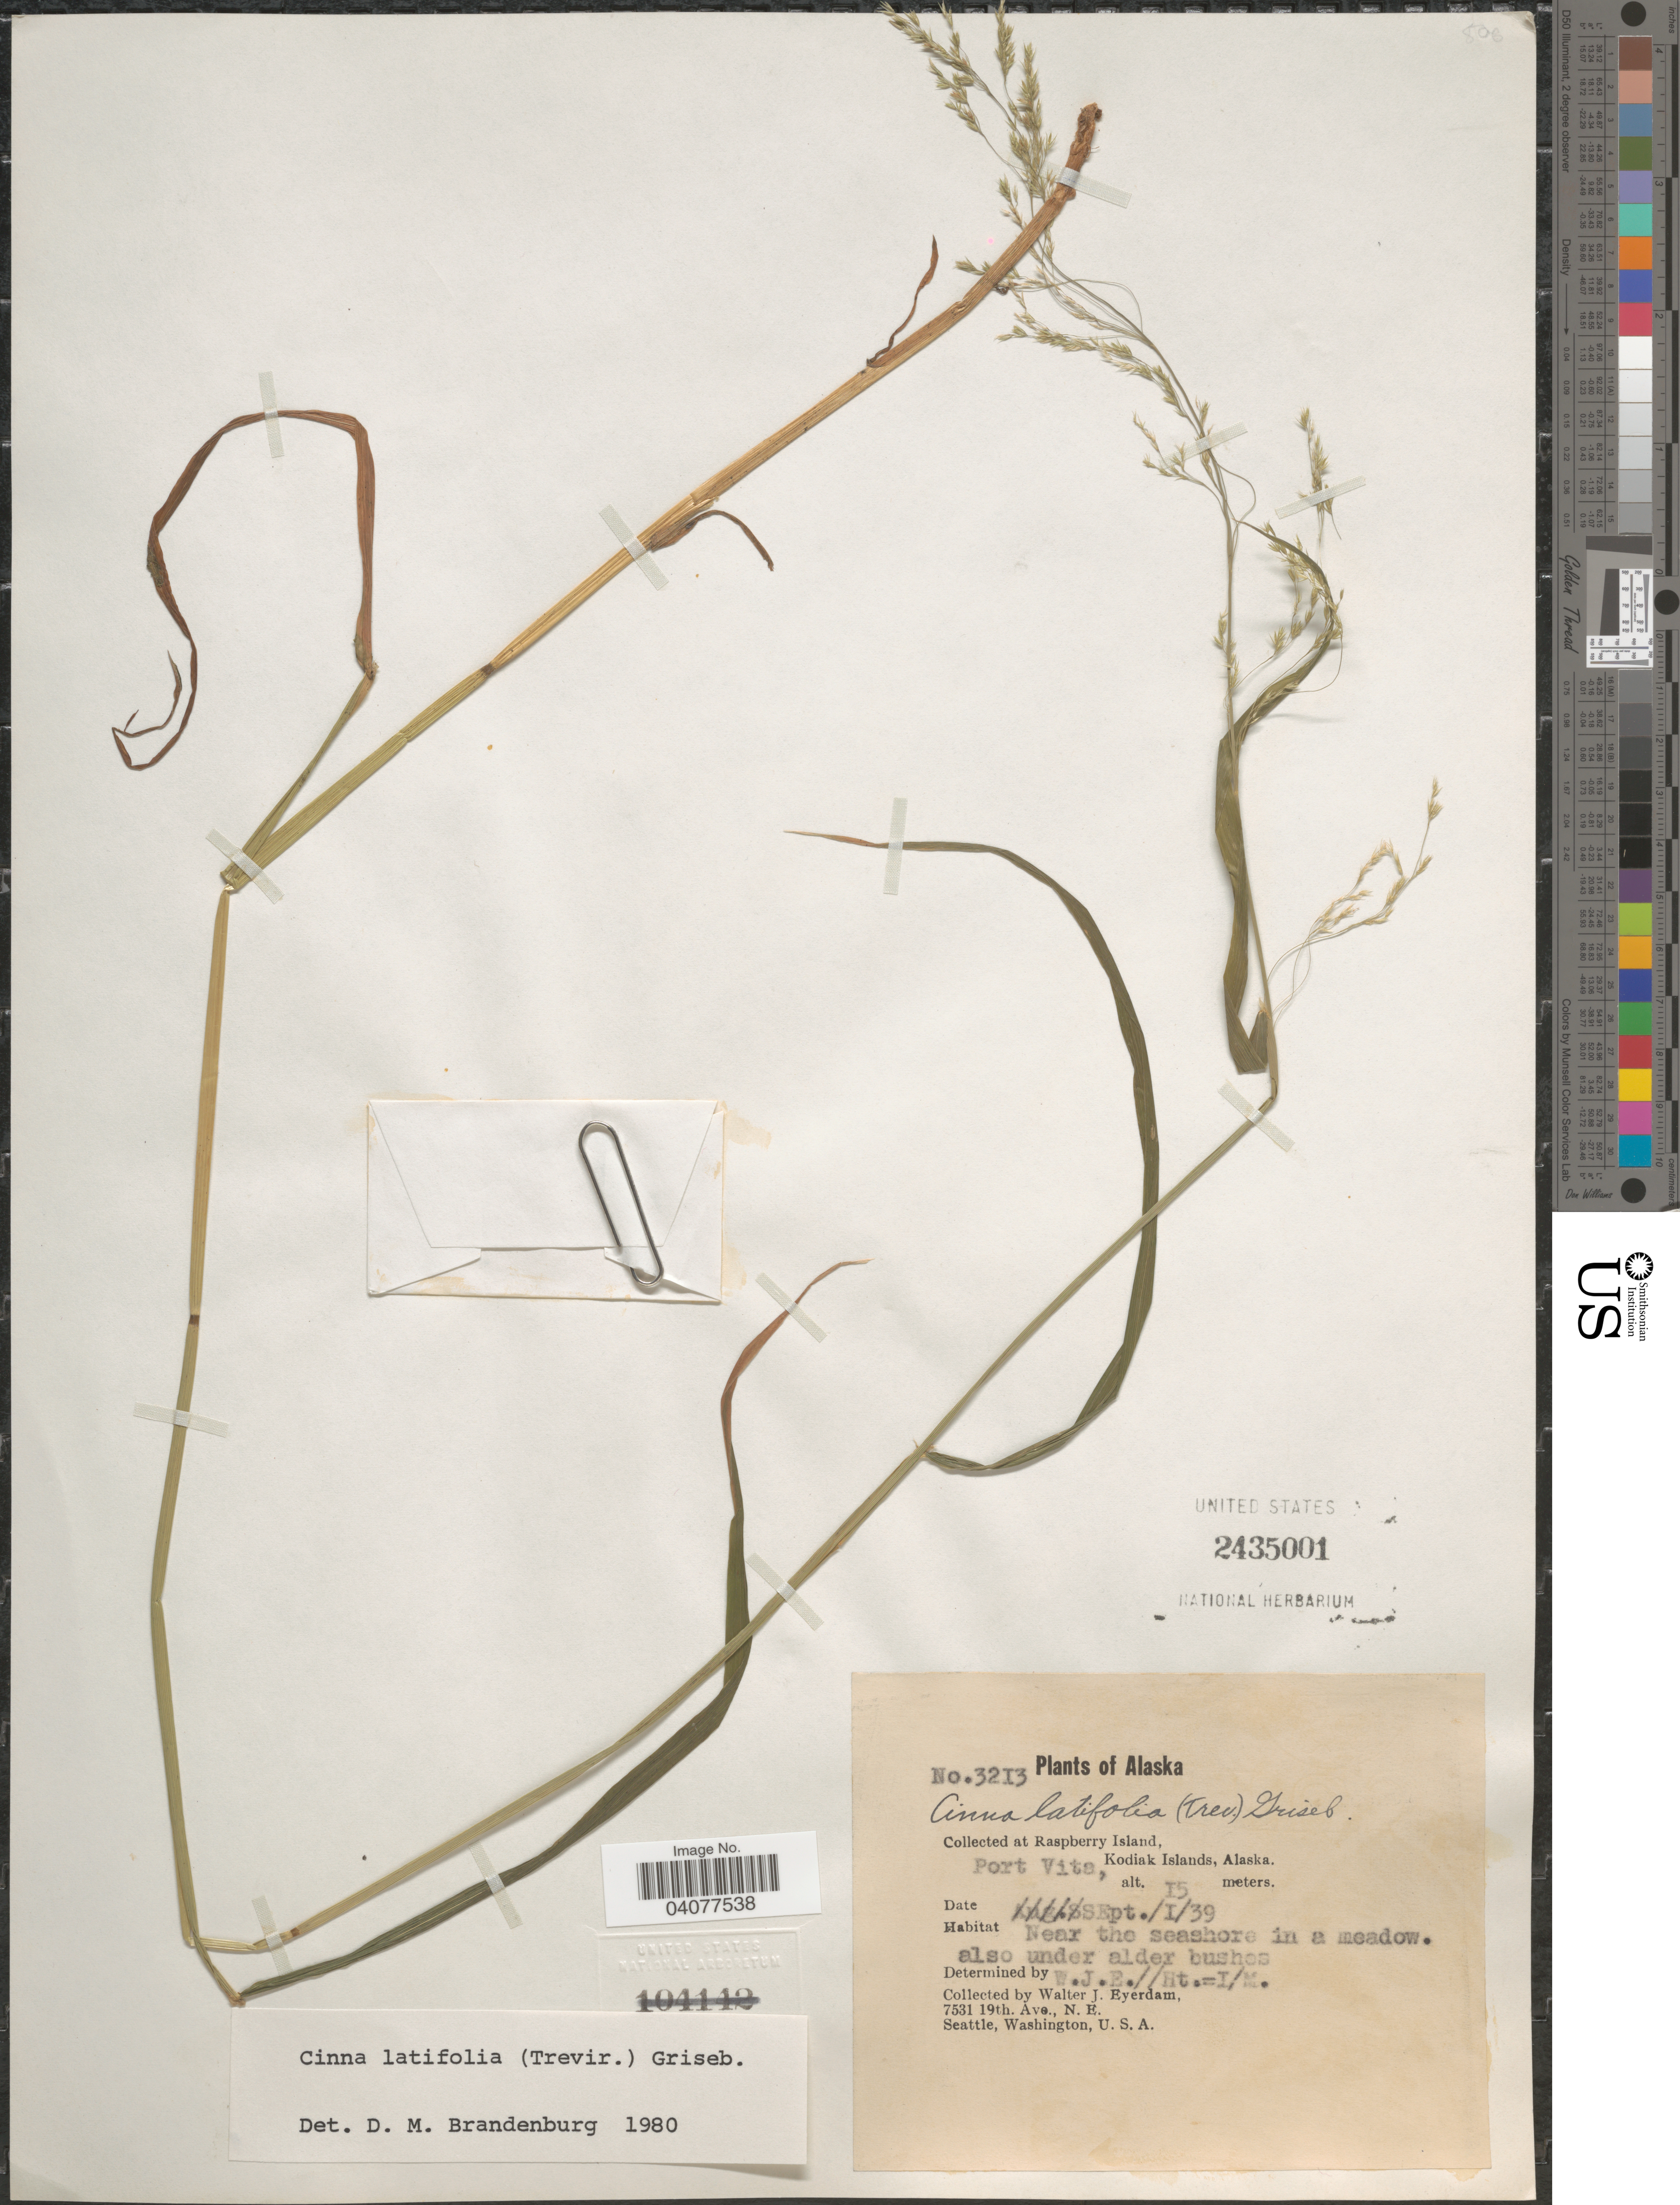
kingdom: Plantae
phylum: Tracheophyta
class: Liliopsida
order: Poales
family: Poaceae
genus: Cinna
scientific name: Cinna latifolia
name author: (Trevir. ex Goeppert) Griseb.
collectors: W. J. Eyerdam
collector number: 3213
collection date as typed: Transcribed d/m/y: 1/9/39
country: United States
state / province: Alaska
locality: Raspberry Island, Port Vita, Kodiak Islands. Near the seashore in a meadow.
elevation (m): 15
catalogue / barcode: US 2435001